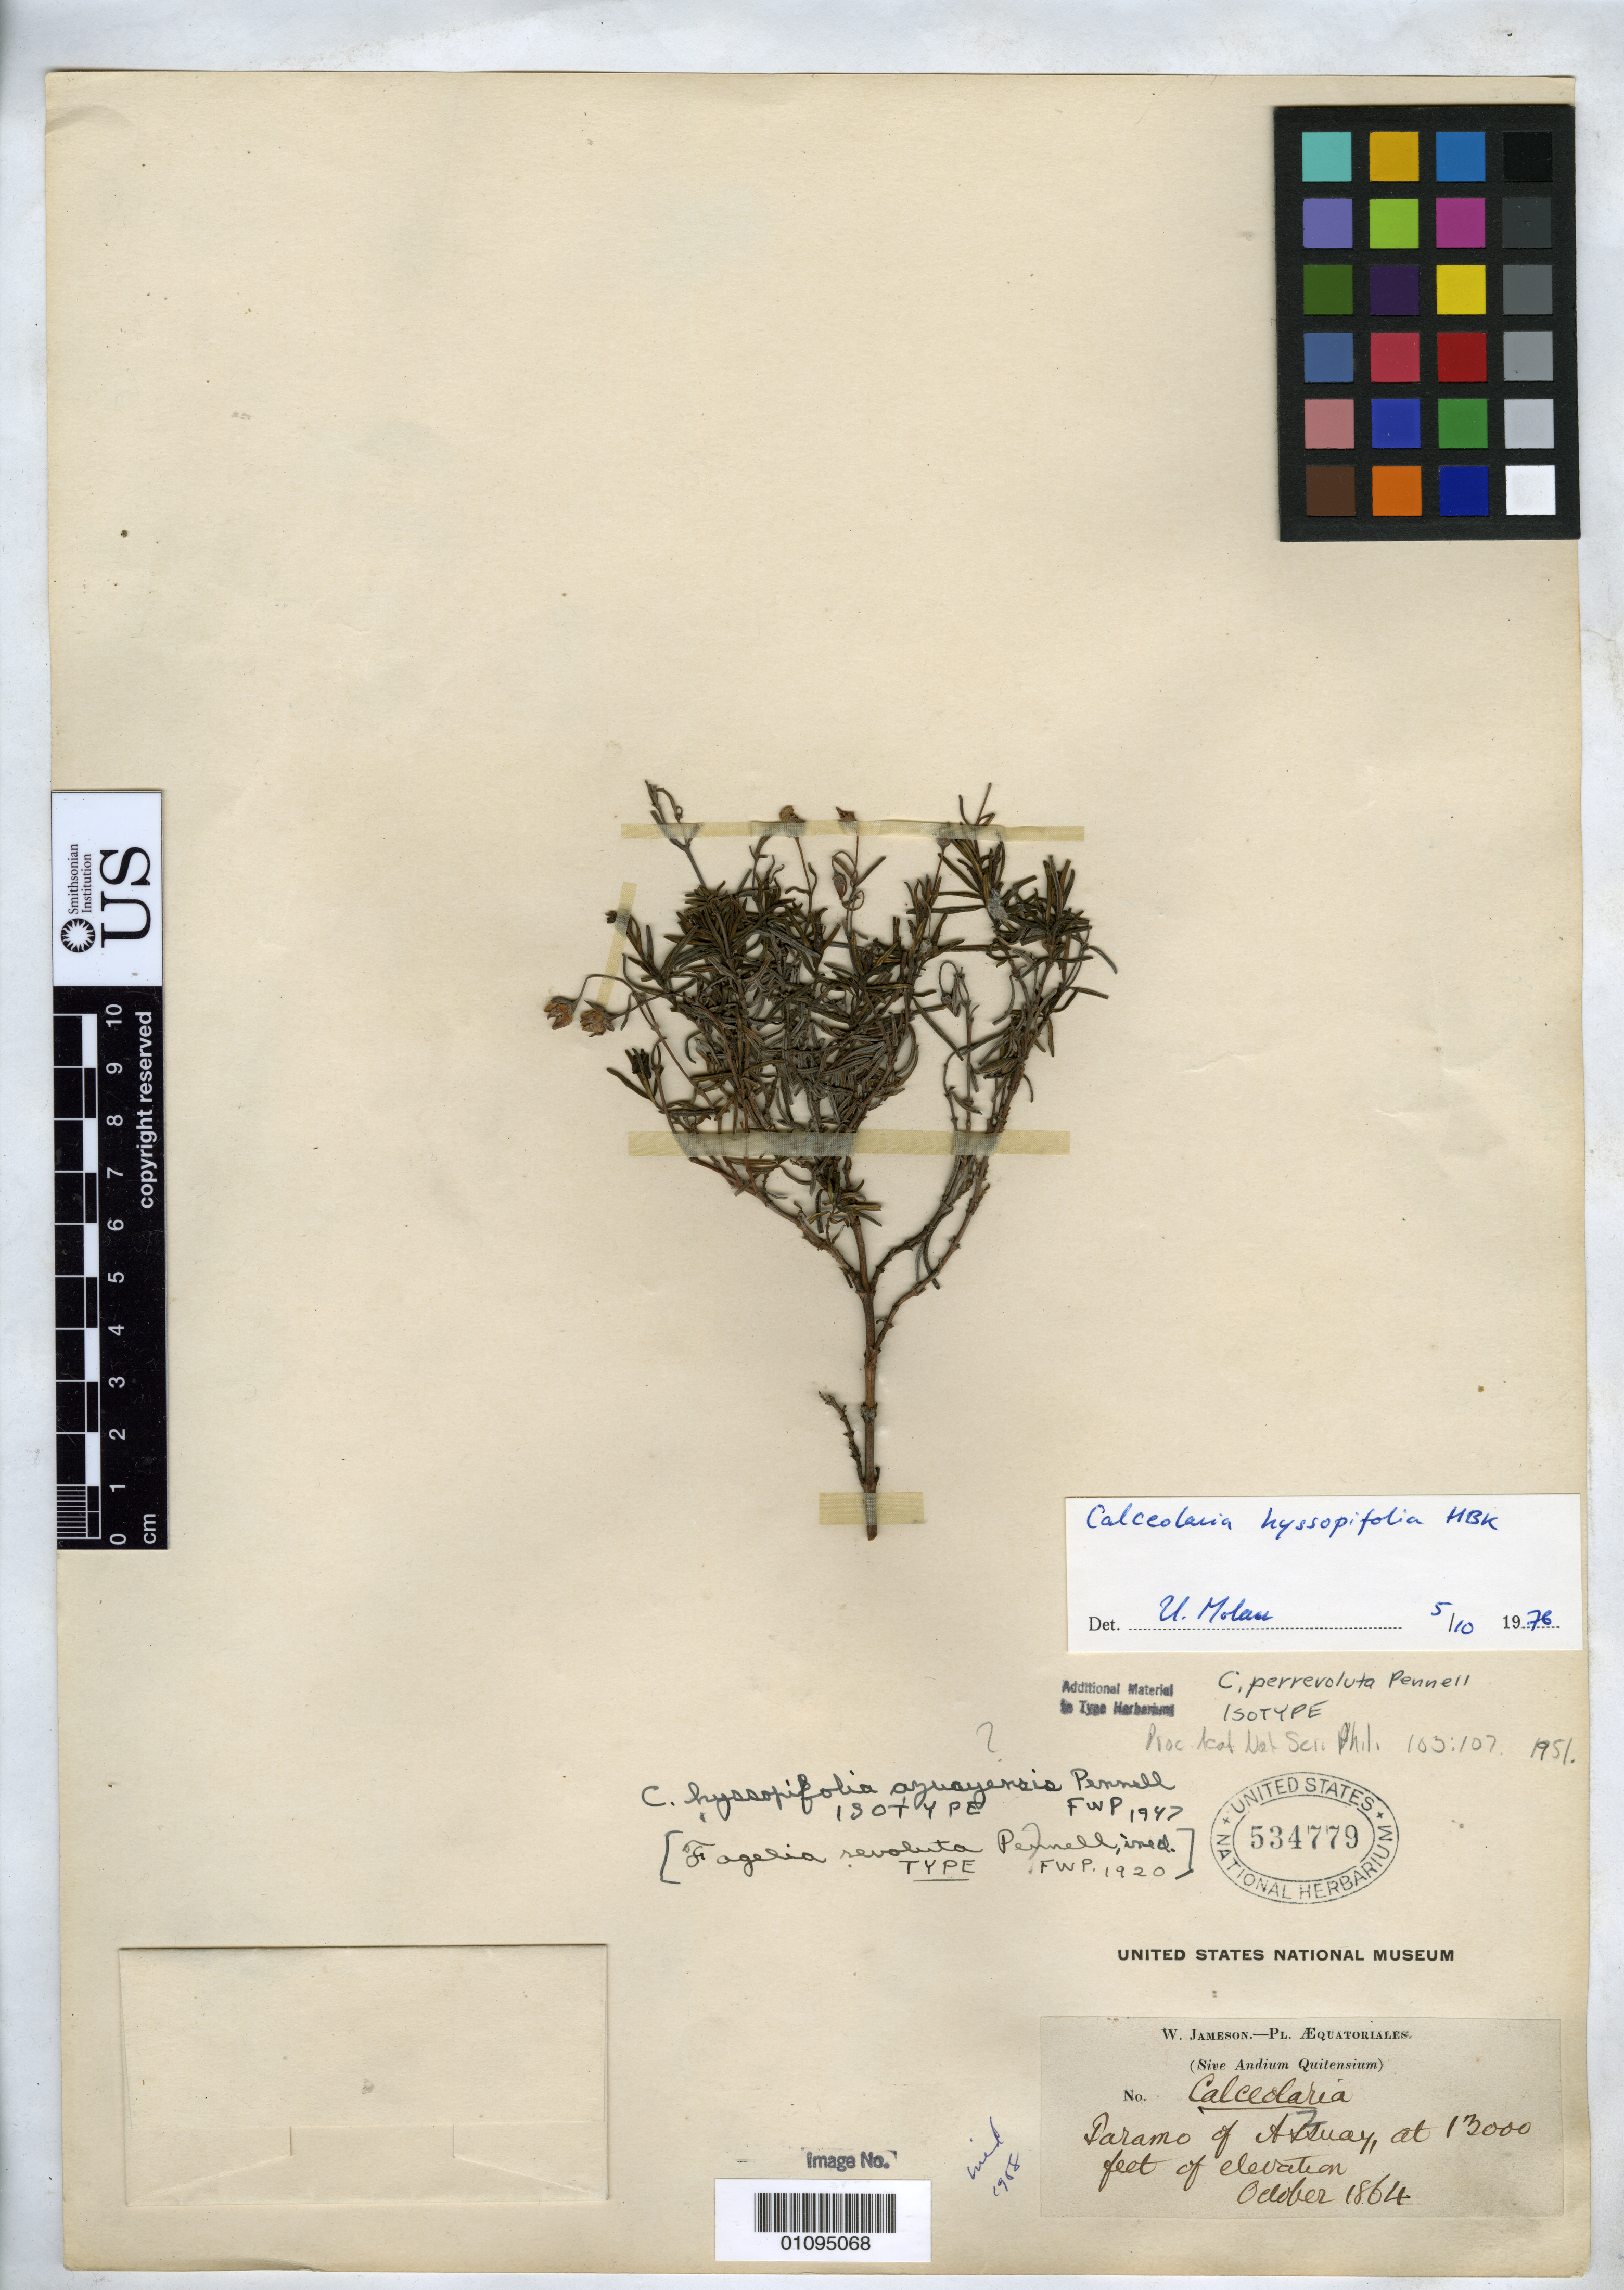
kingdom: Plantae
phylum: Tracheophyta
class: Magnoliopsida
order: Lamiales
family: Calceolariaceae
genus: Calceolaria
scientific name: Calceolaria perrevoluta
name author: Pennell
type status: Isotype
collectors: W. Jameson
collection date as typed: Oct 1864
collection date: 1864-10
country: Ecuador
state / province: Azuay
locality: Paramo.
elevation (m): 396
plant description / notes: There are 2 possible type names not recognized in IPNI or Tropicos.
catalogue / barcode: US 534779